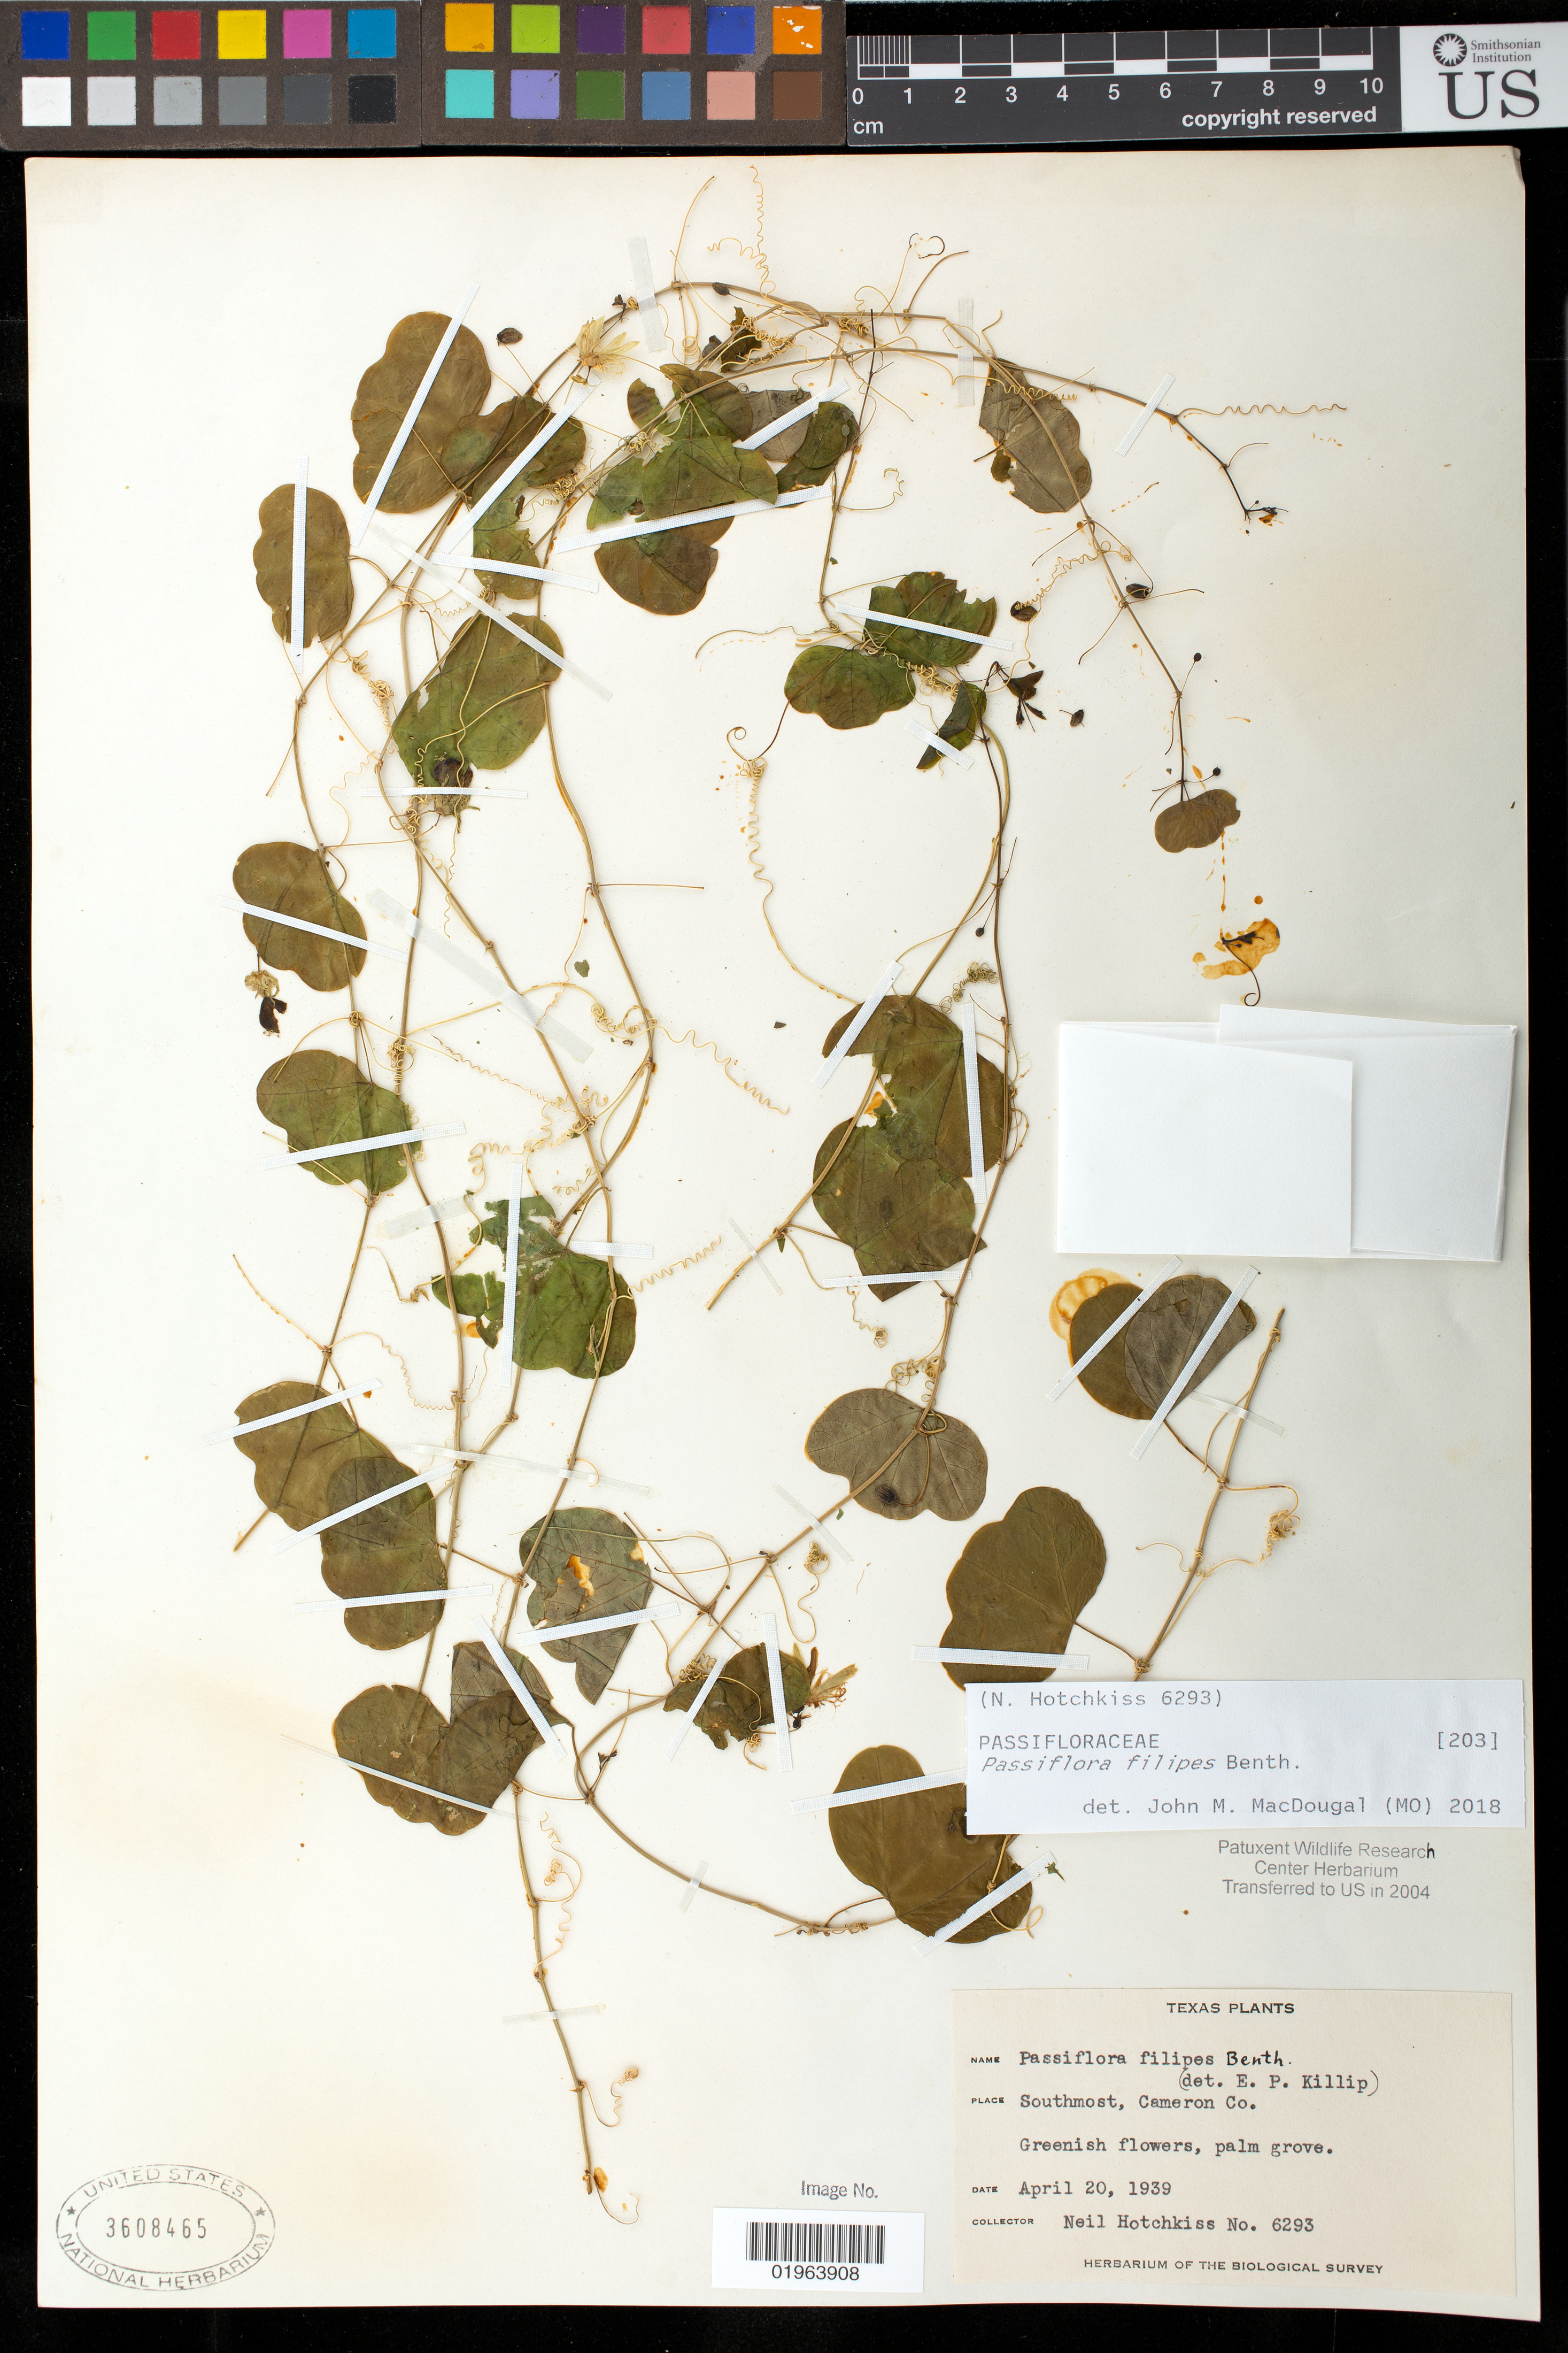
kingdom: Plantae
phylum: Tracheophyta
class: Magnoliopsida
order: Malpighiales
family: Passifloraceae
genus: Passiflora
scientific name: Passiflora filipes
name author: Benth.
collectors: N. Hotchkiss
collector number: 6293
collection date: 1939-04-20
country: United States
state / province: Texas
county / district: Cameron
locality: Southmost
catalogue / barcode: US 3608465